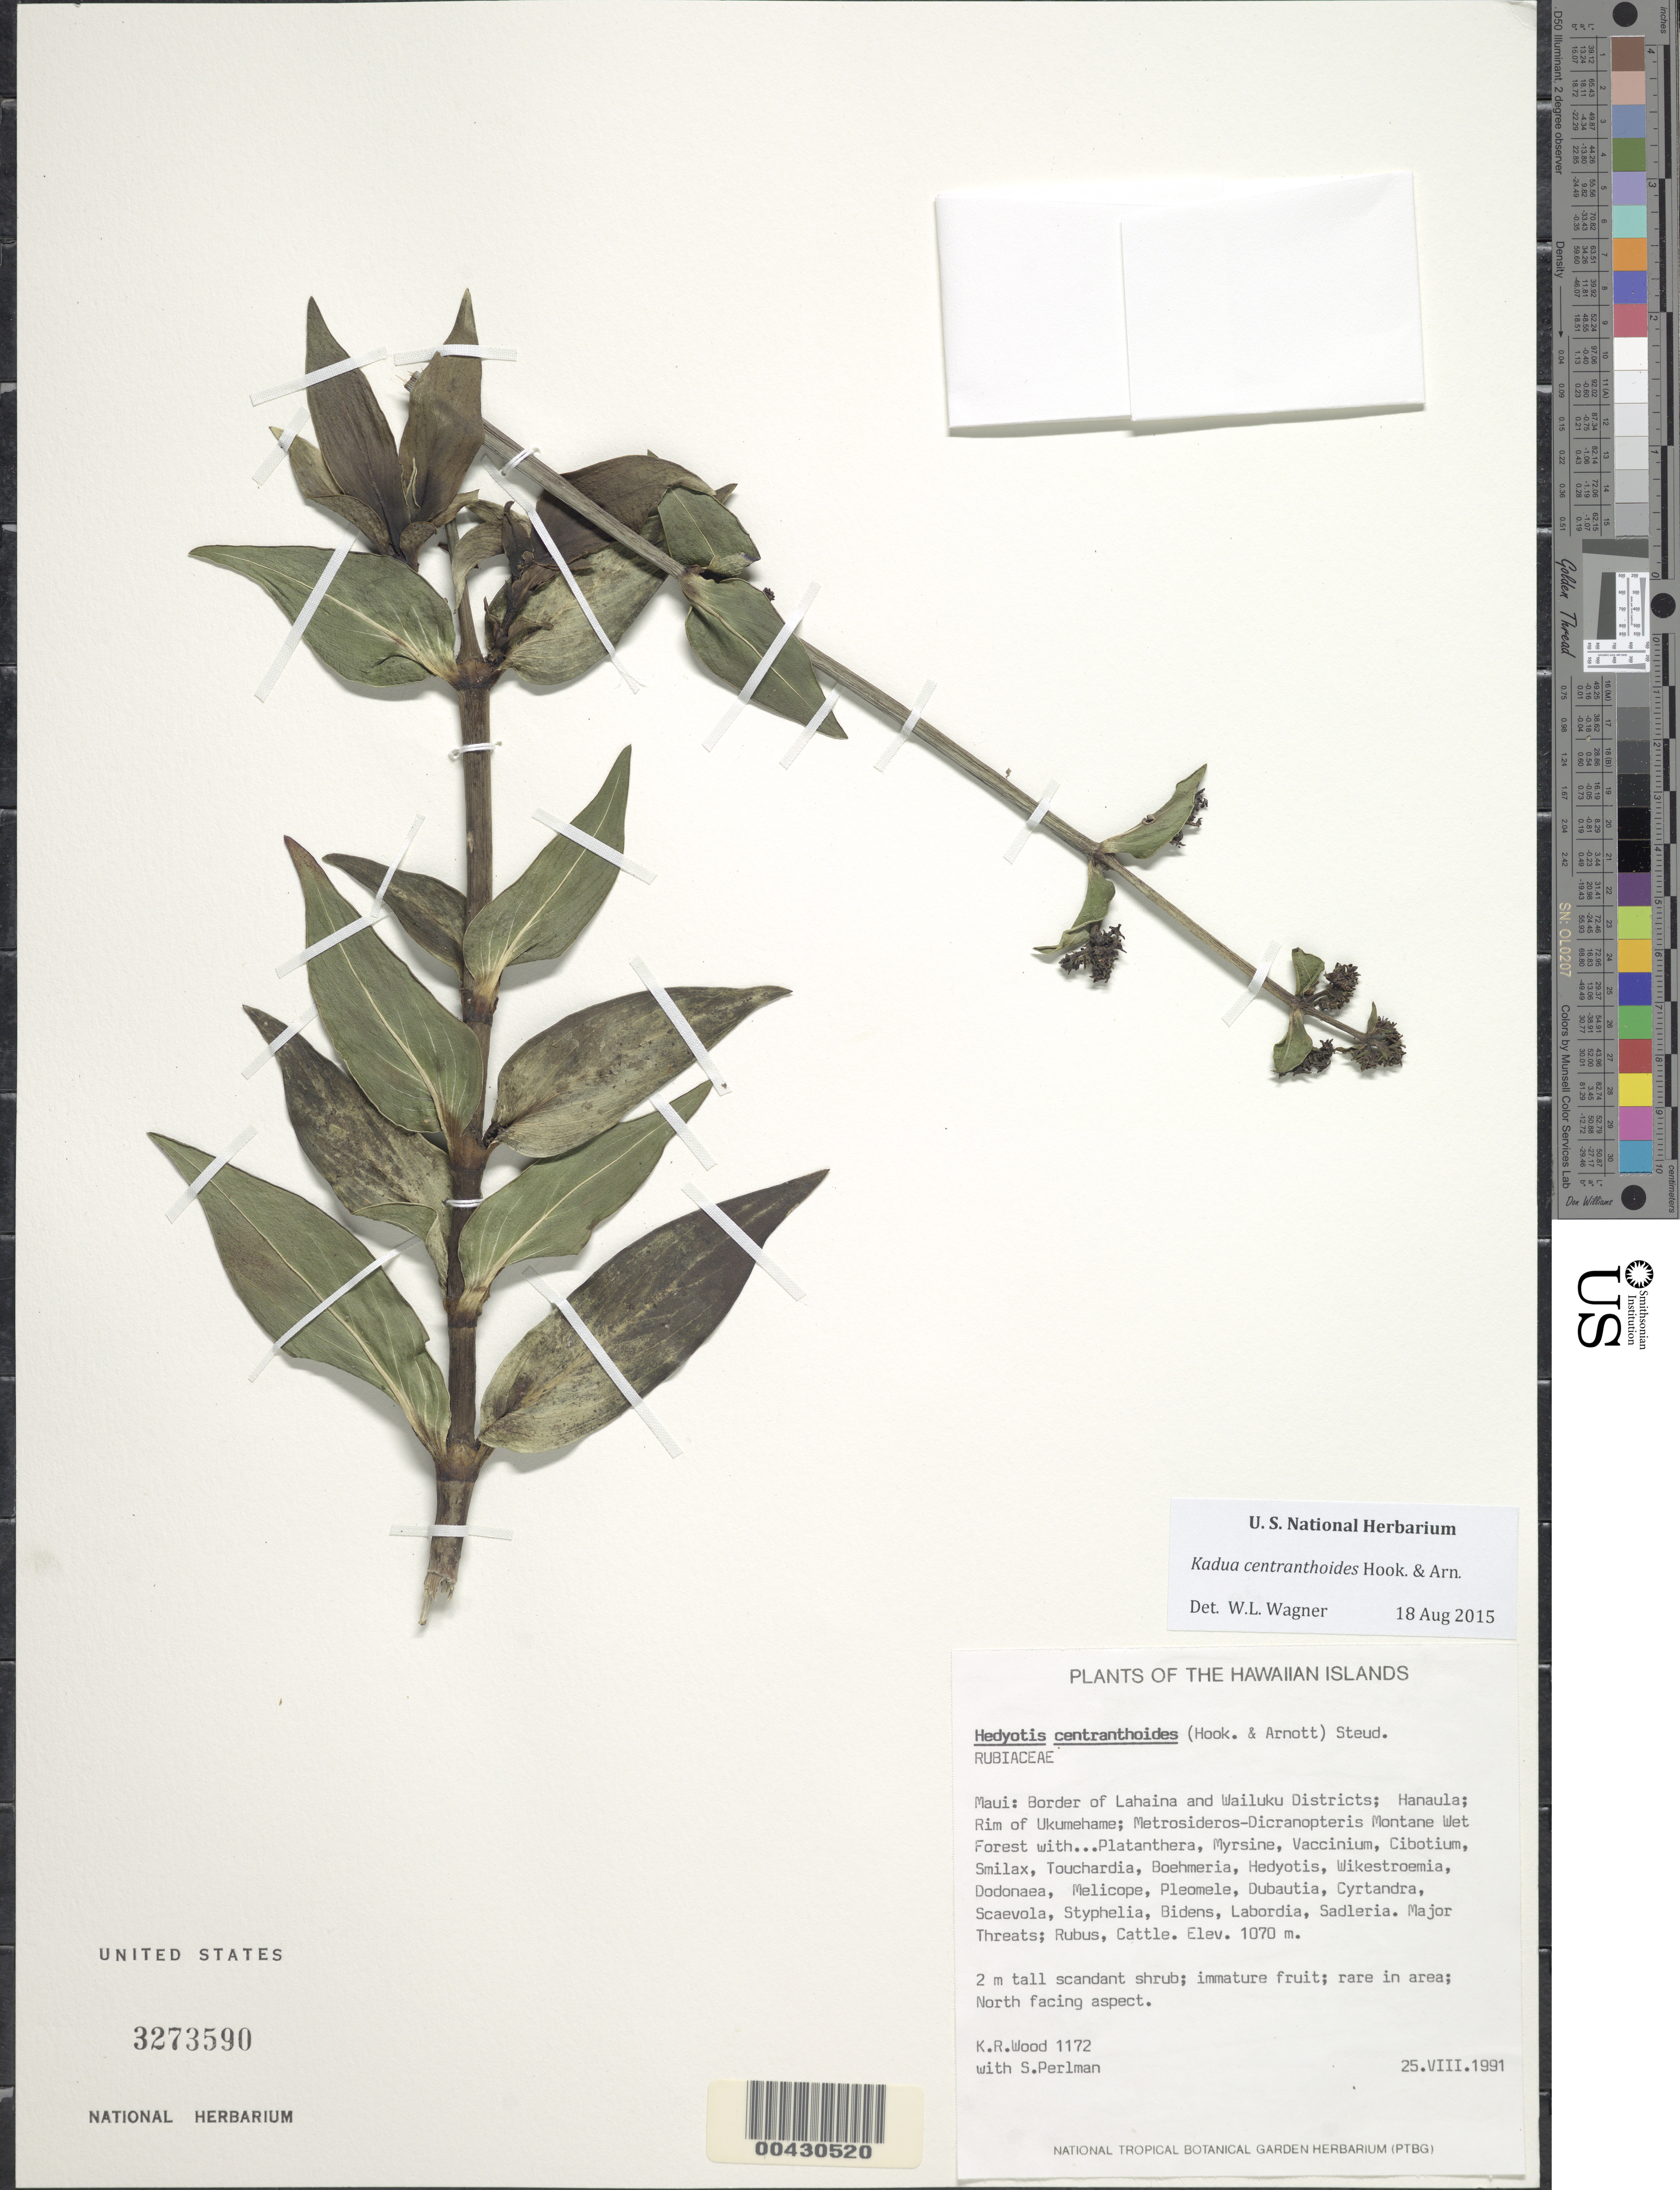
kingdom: Plantae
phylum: Tracheophyta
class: Magnoliopsida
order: Gentianales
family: Rubiaceae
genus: Kadua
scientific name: Kadua centranthoides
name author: Hook. & Arn.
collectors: K. R. Wood & S. P. Perlman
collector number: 1172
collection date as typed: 25 Aug 1991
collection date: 1991-08-25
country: United States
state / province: Hawaii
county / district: Maui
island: Maui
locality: Border of Lahaina and Wailuku Districts, Hanaula, rim of Ukumehame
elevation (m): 1070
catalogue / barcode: US 3273590